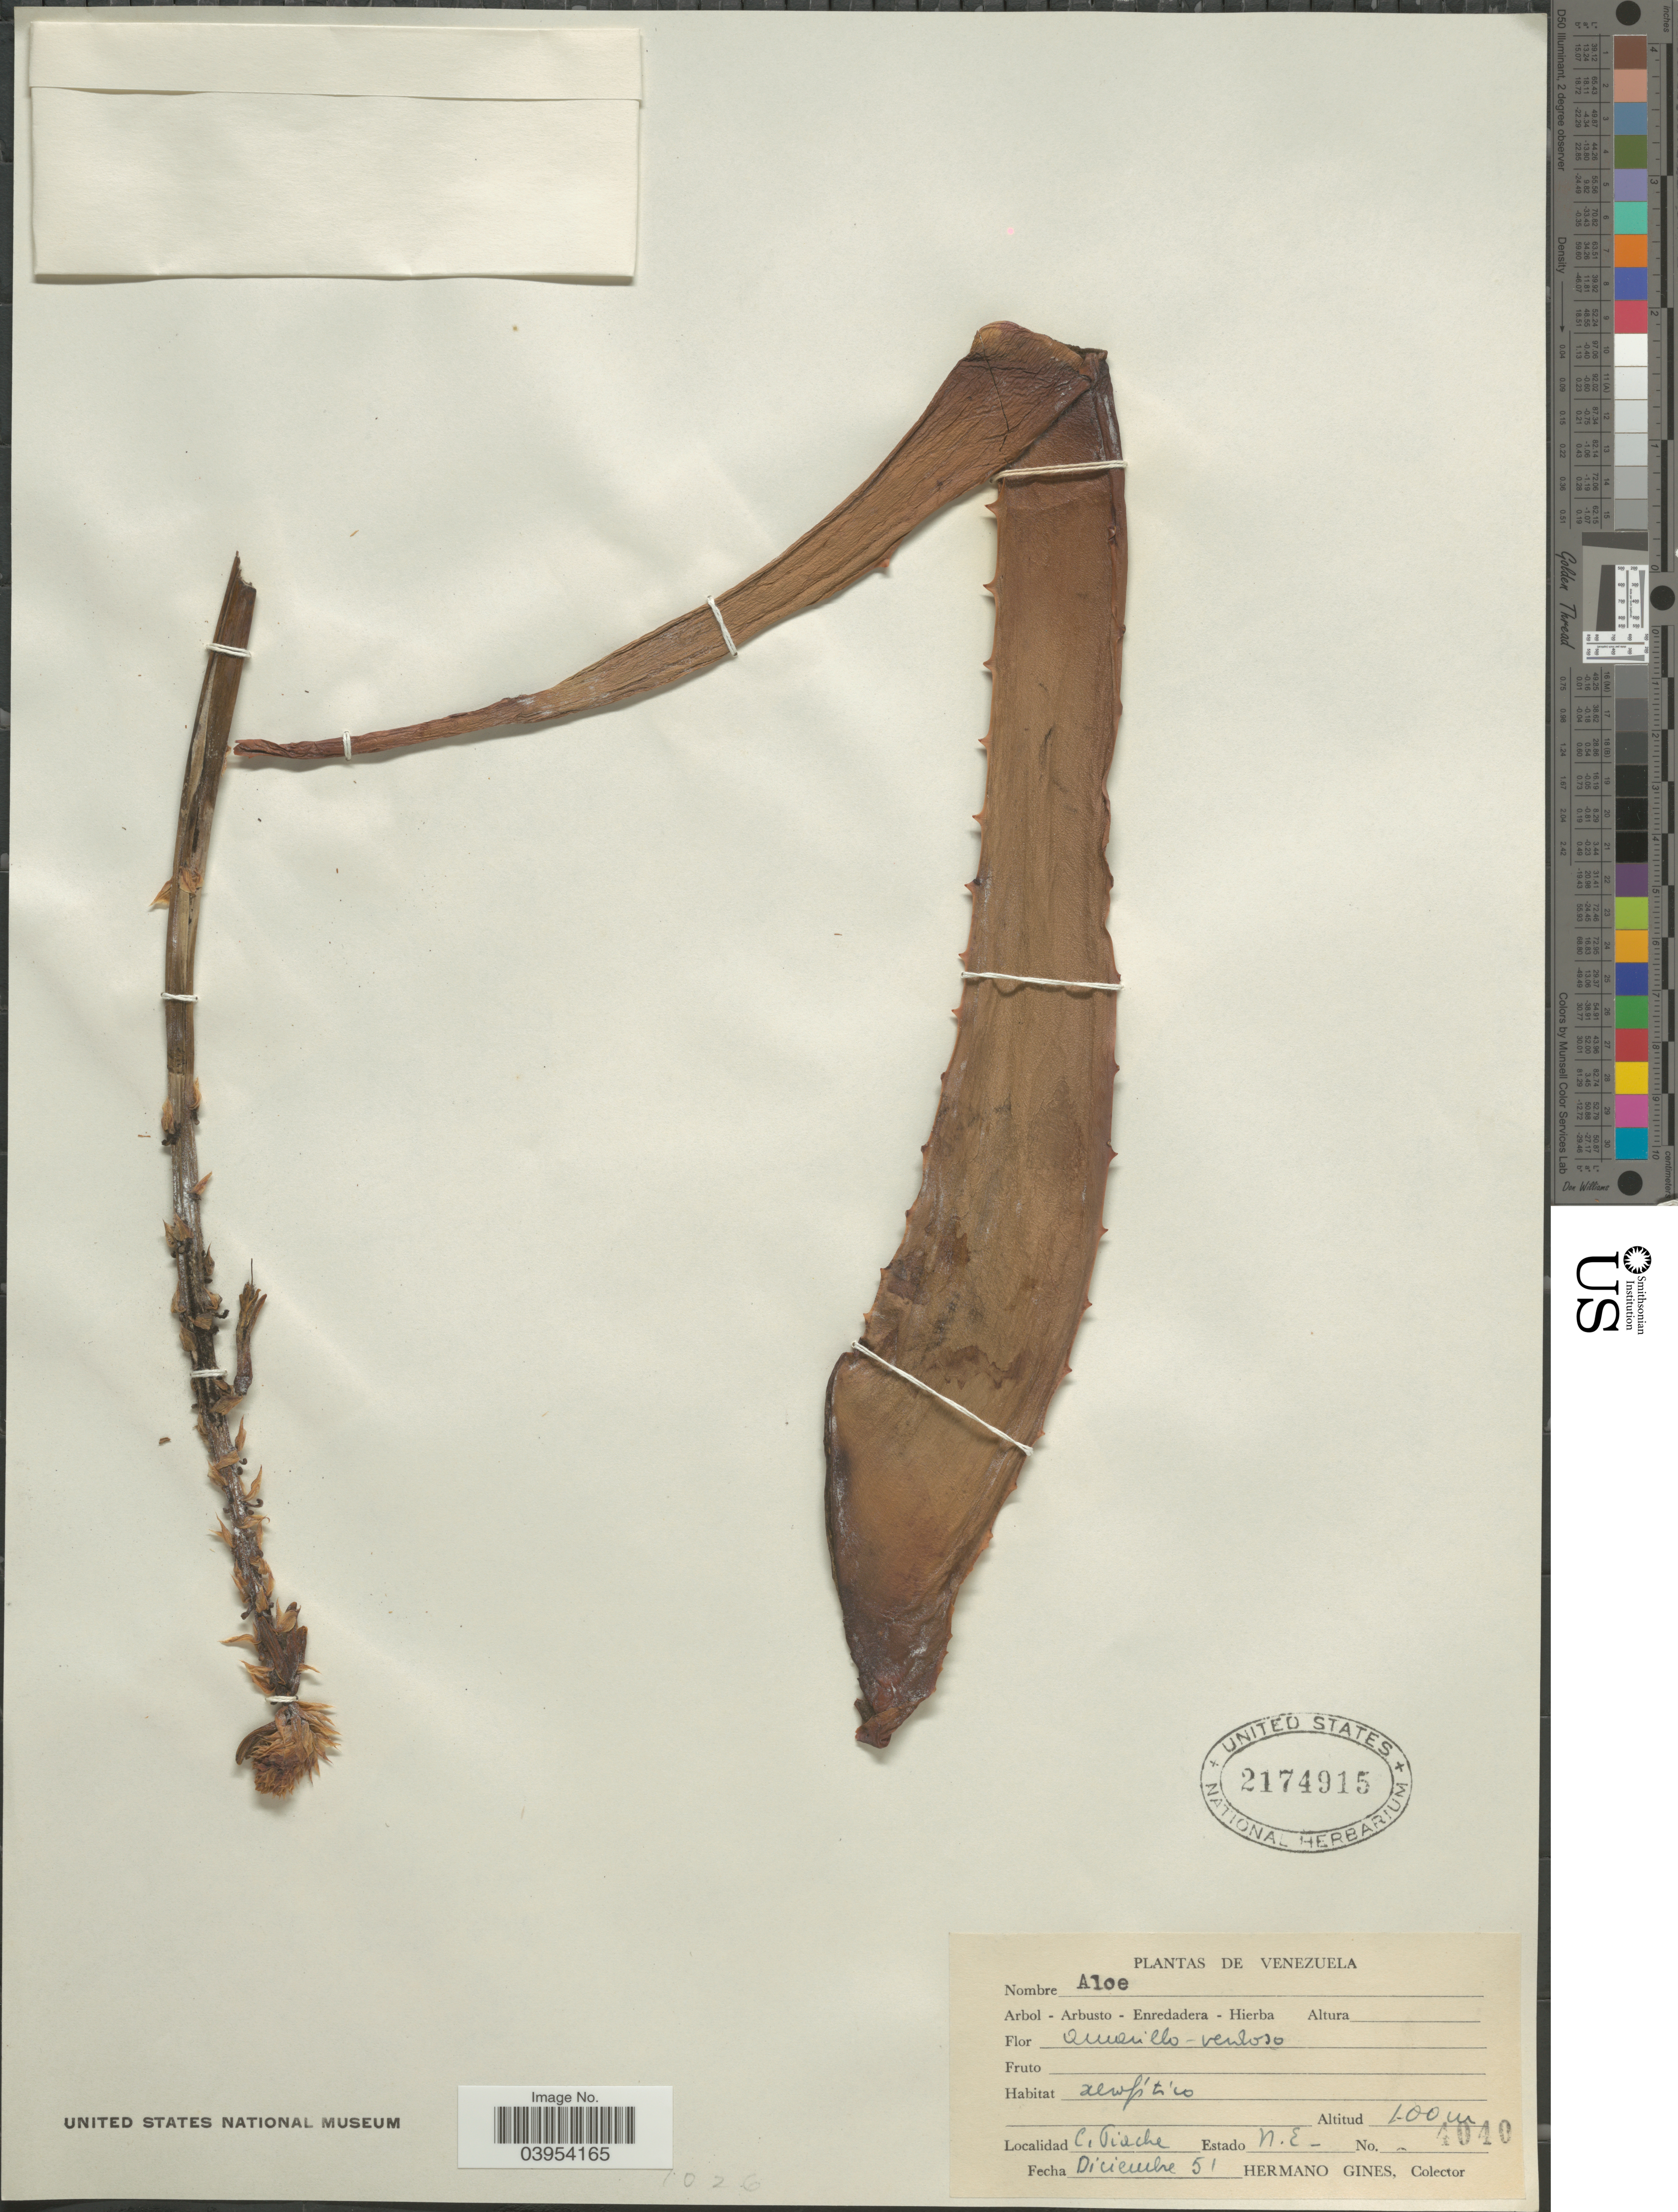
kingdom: Plantae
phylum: Tracheophyta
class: Liliopsida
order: Asparagales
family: Asphodelaceae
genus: Aloe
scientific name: Aloe sp.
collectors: Bro. Gines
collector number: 1010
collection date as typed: Transcribed d/m/y: /12/51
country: Venezuela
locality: El Piache. Estado N.E.-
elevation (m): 100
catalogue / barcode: US 2174915